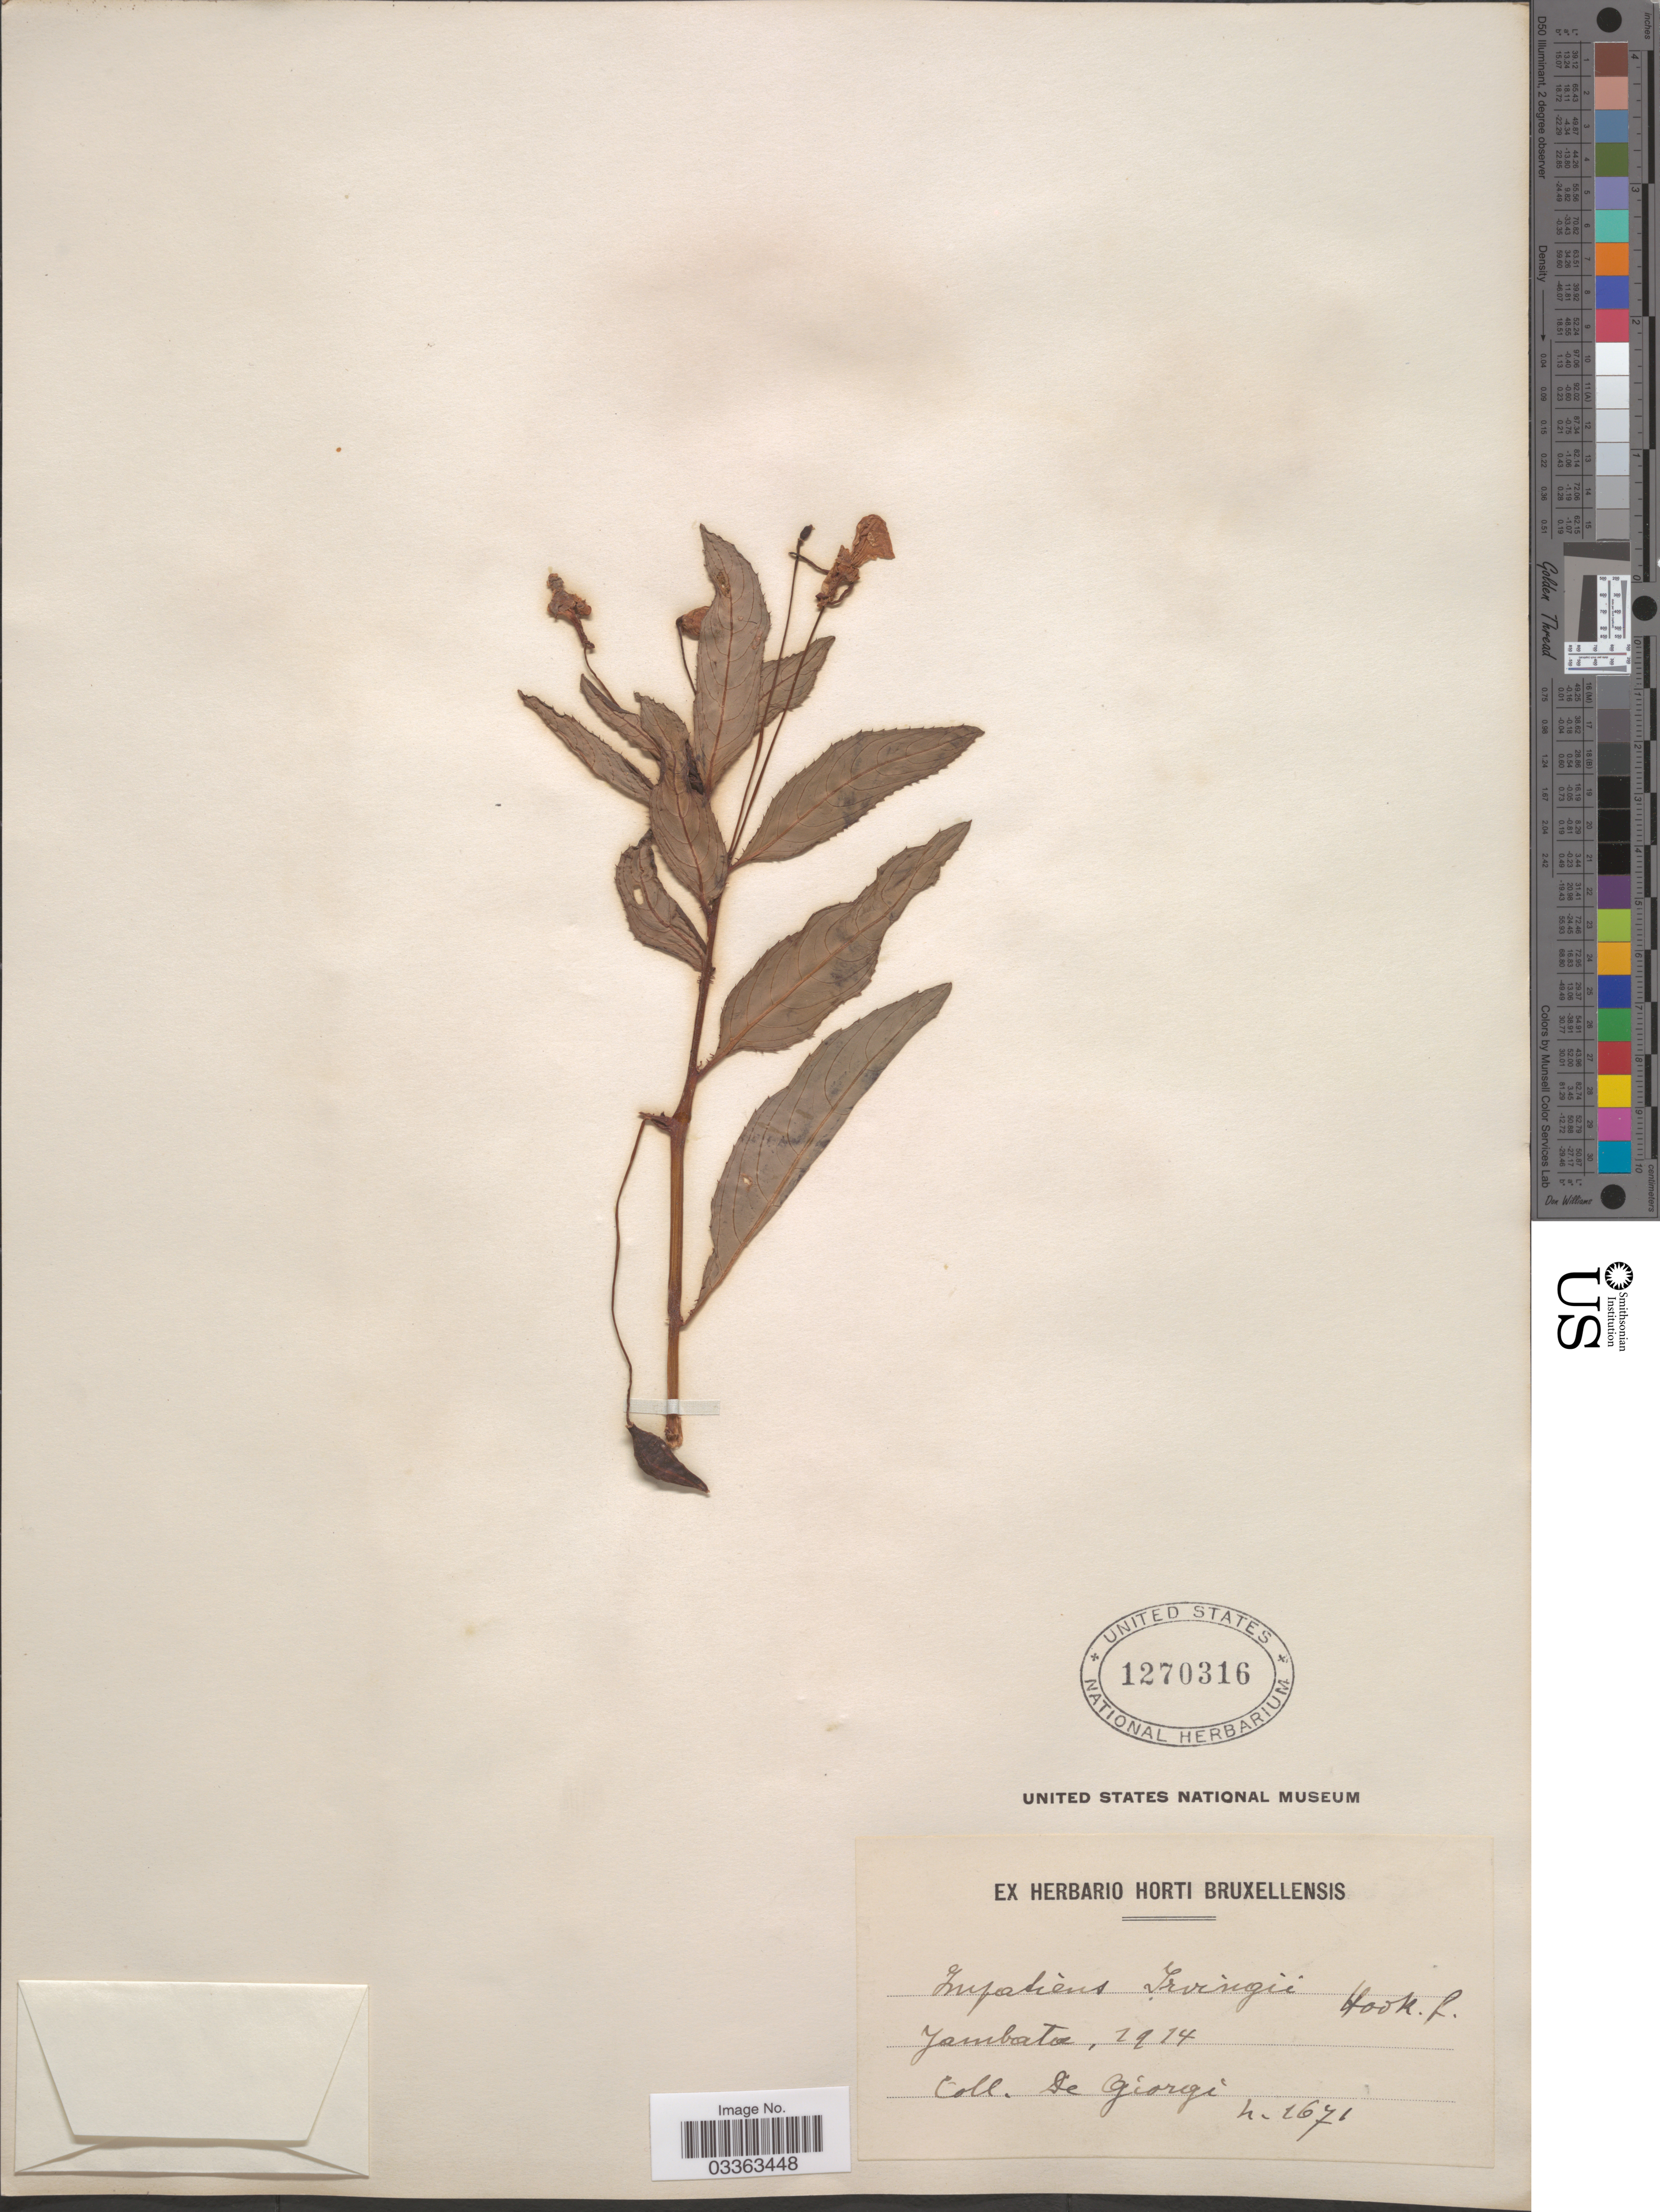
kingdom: Plantae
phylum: Tracheophyta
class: Magnoliopsida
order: Ericales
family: Balsaminaceae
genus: Impatiens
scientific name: Impatiens irvingii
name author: Hook. f.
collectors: D. Giorgi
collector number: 1671*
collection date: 1914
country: Congo, Democratic Republic of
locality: Yambata.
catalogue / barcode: US 1270316